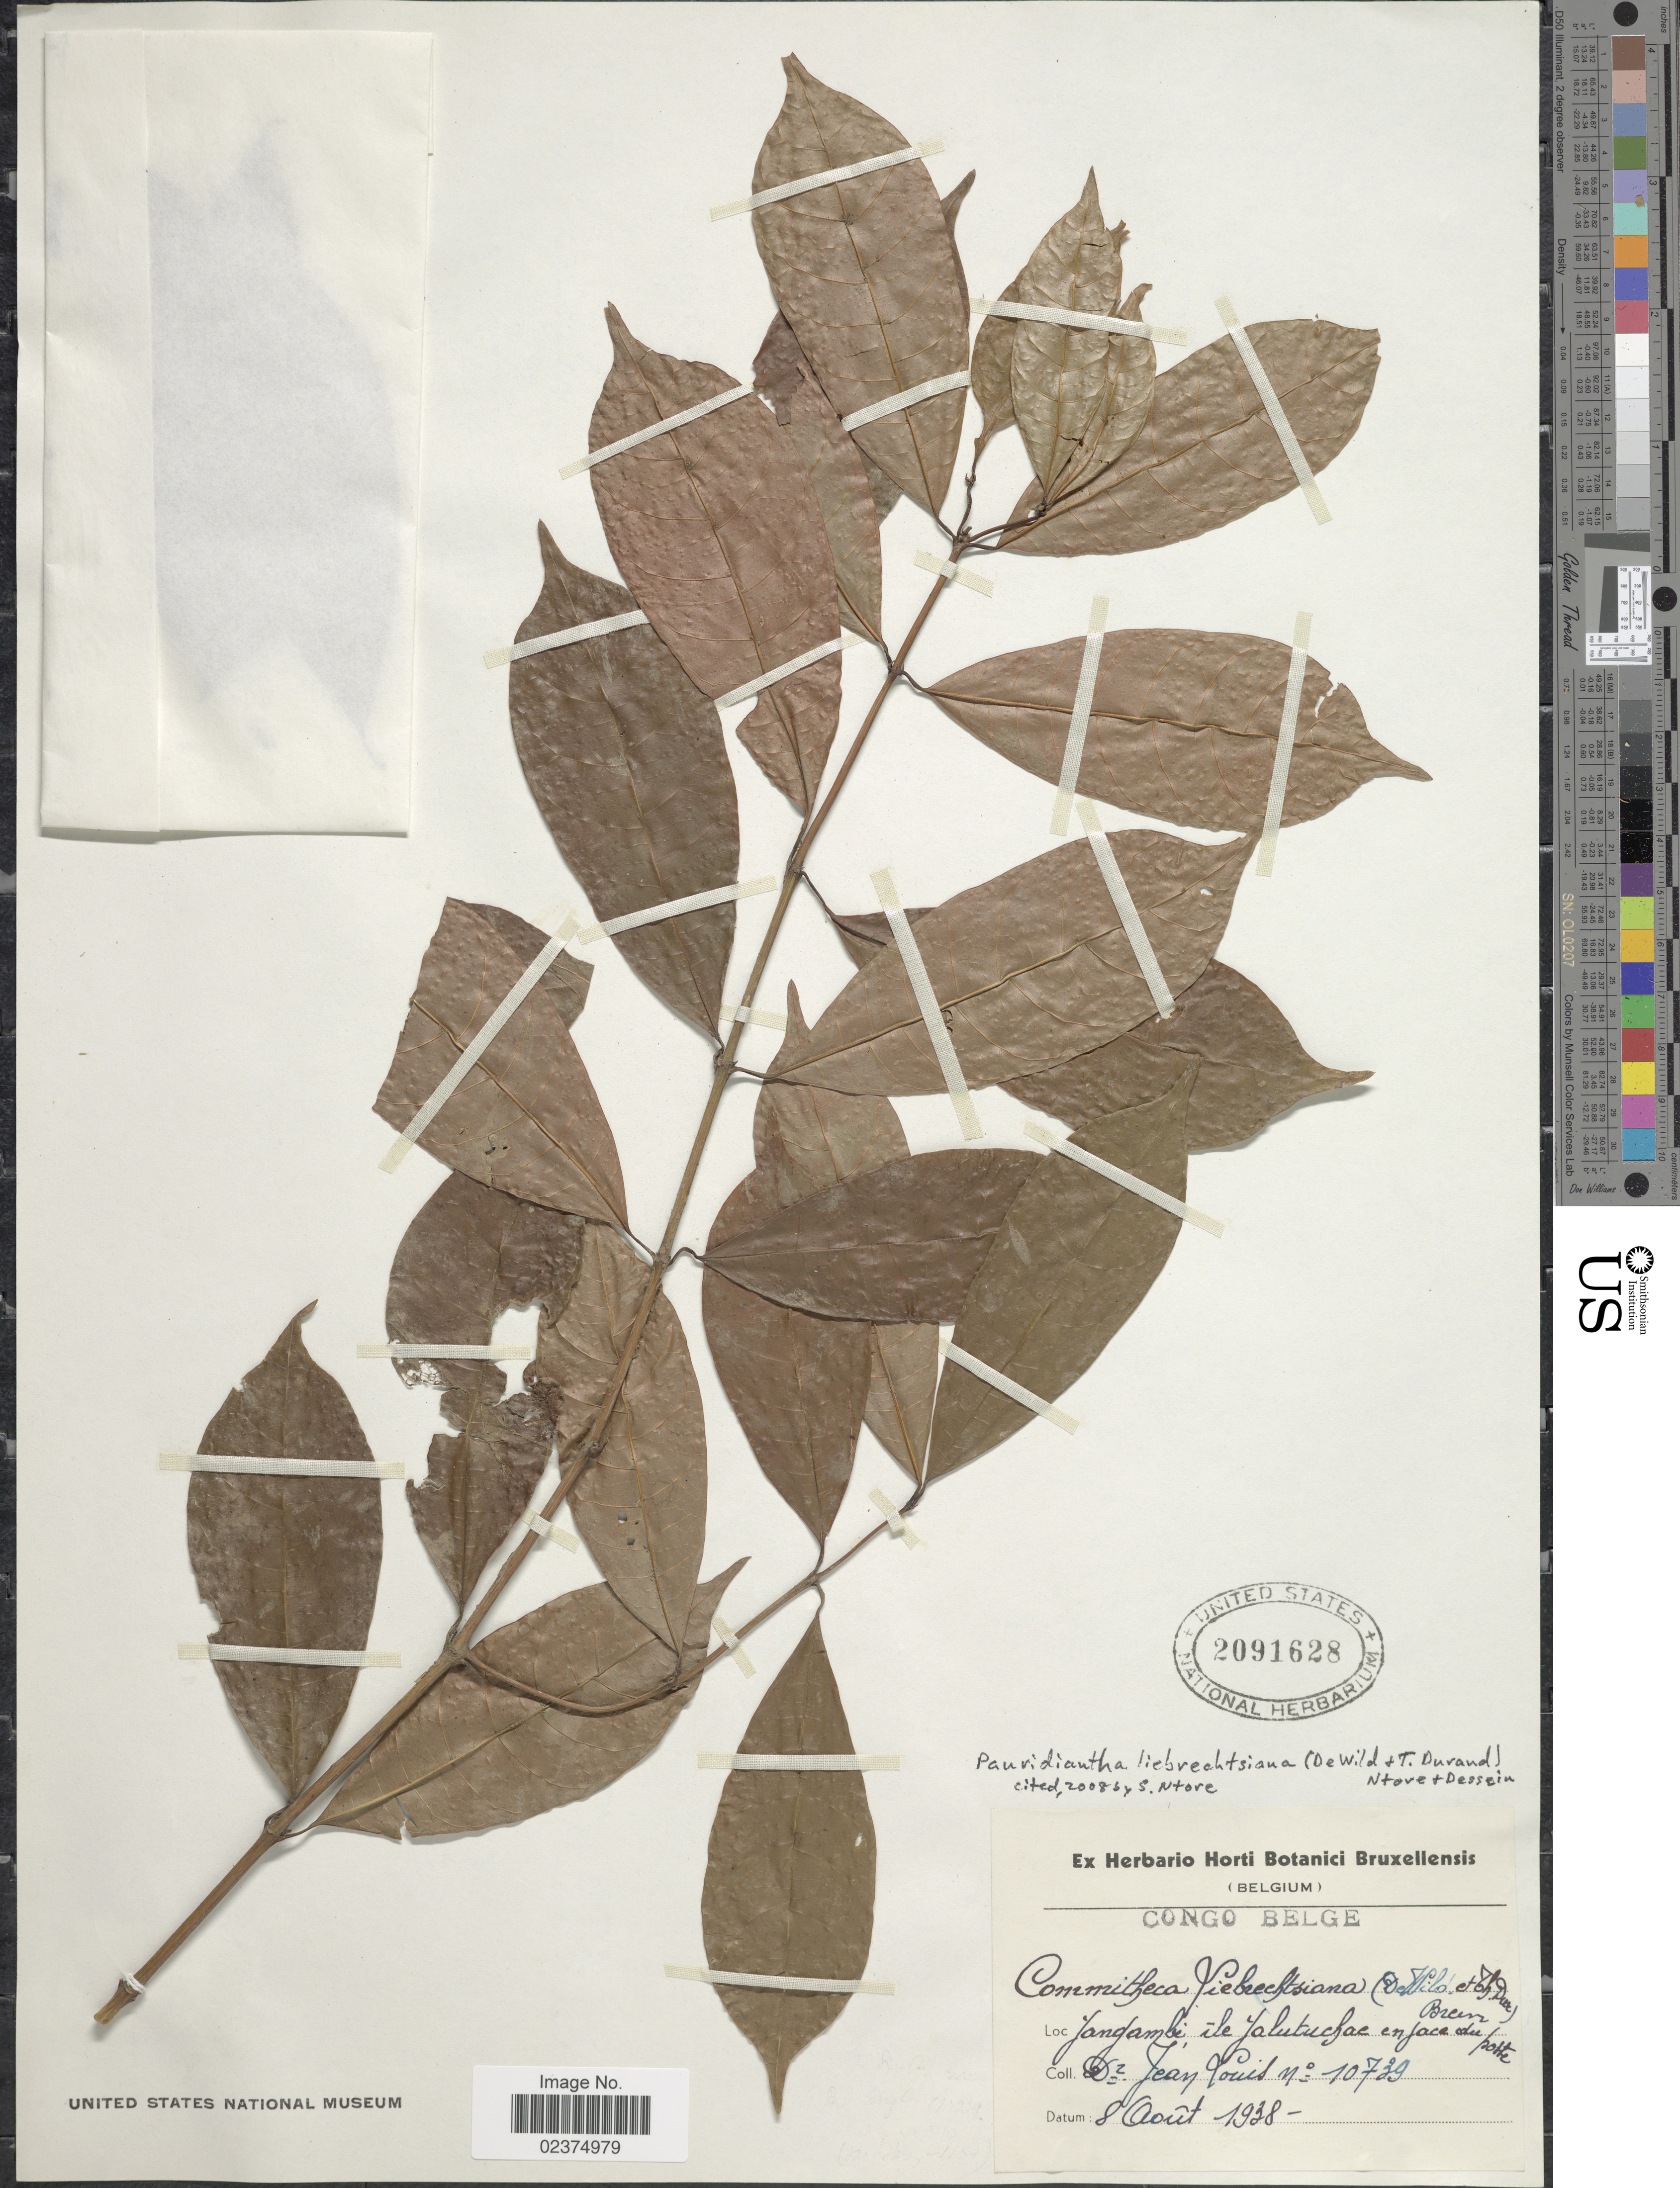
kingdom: Plantae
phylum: Tracheophyta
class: Magnoliopsida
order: Gentianales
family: Rubiaceae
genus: Pauridiantha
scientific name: Pauridiantha liebrechtsiana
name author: (De Wild. & Durand) Ntore & Dessein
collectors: J. Louis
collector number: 10739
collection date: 1938-08-08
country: Congo, Democratic Republic of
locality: Congo Belge, Yangambi, ile Yalutuchae en face du potte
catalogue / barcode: US 2091628